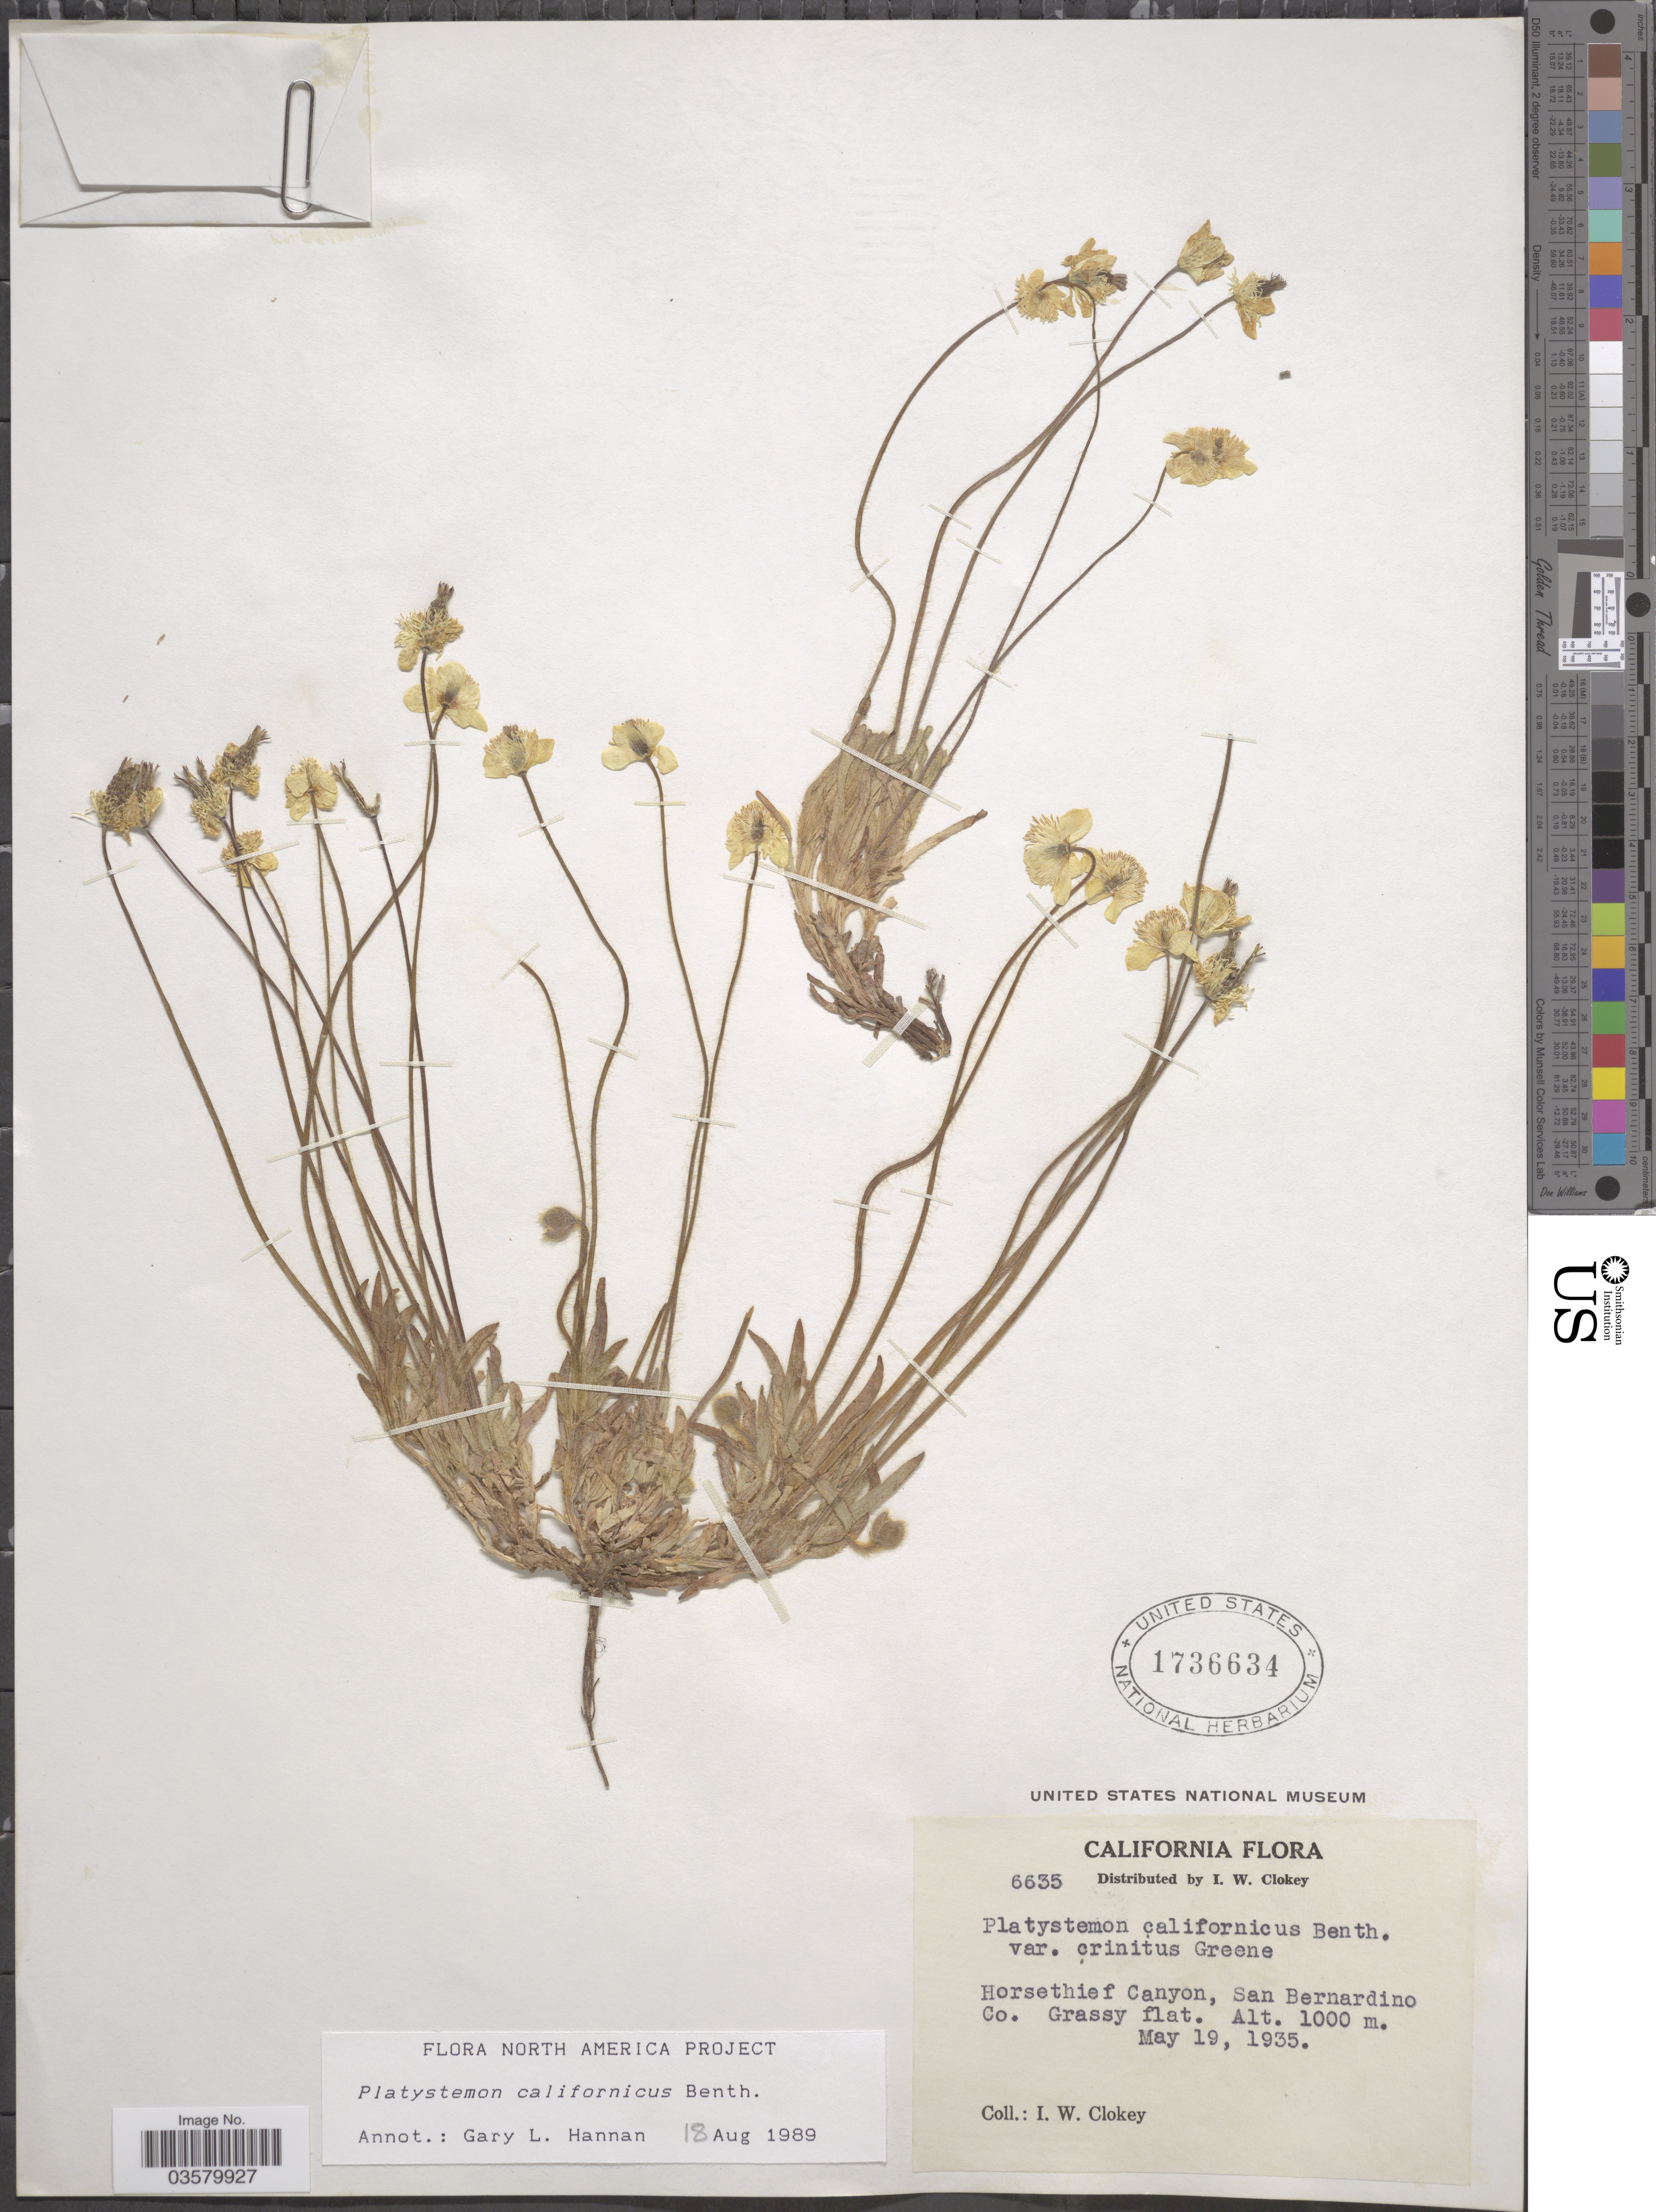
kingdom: Plantae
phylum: Tracheophyta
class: Magnoliopsida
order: Ranunculales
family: Papaveraceae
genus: Platystemon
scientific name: Platystemon californicus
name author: Benth.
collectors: I. W. Clokey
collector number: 6635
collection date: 1935-05-19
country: United States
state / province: California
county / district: San Bernardino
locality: Horsethief Canyon, San Bernardino Co.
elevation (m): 1000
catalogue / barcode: US 1736634